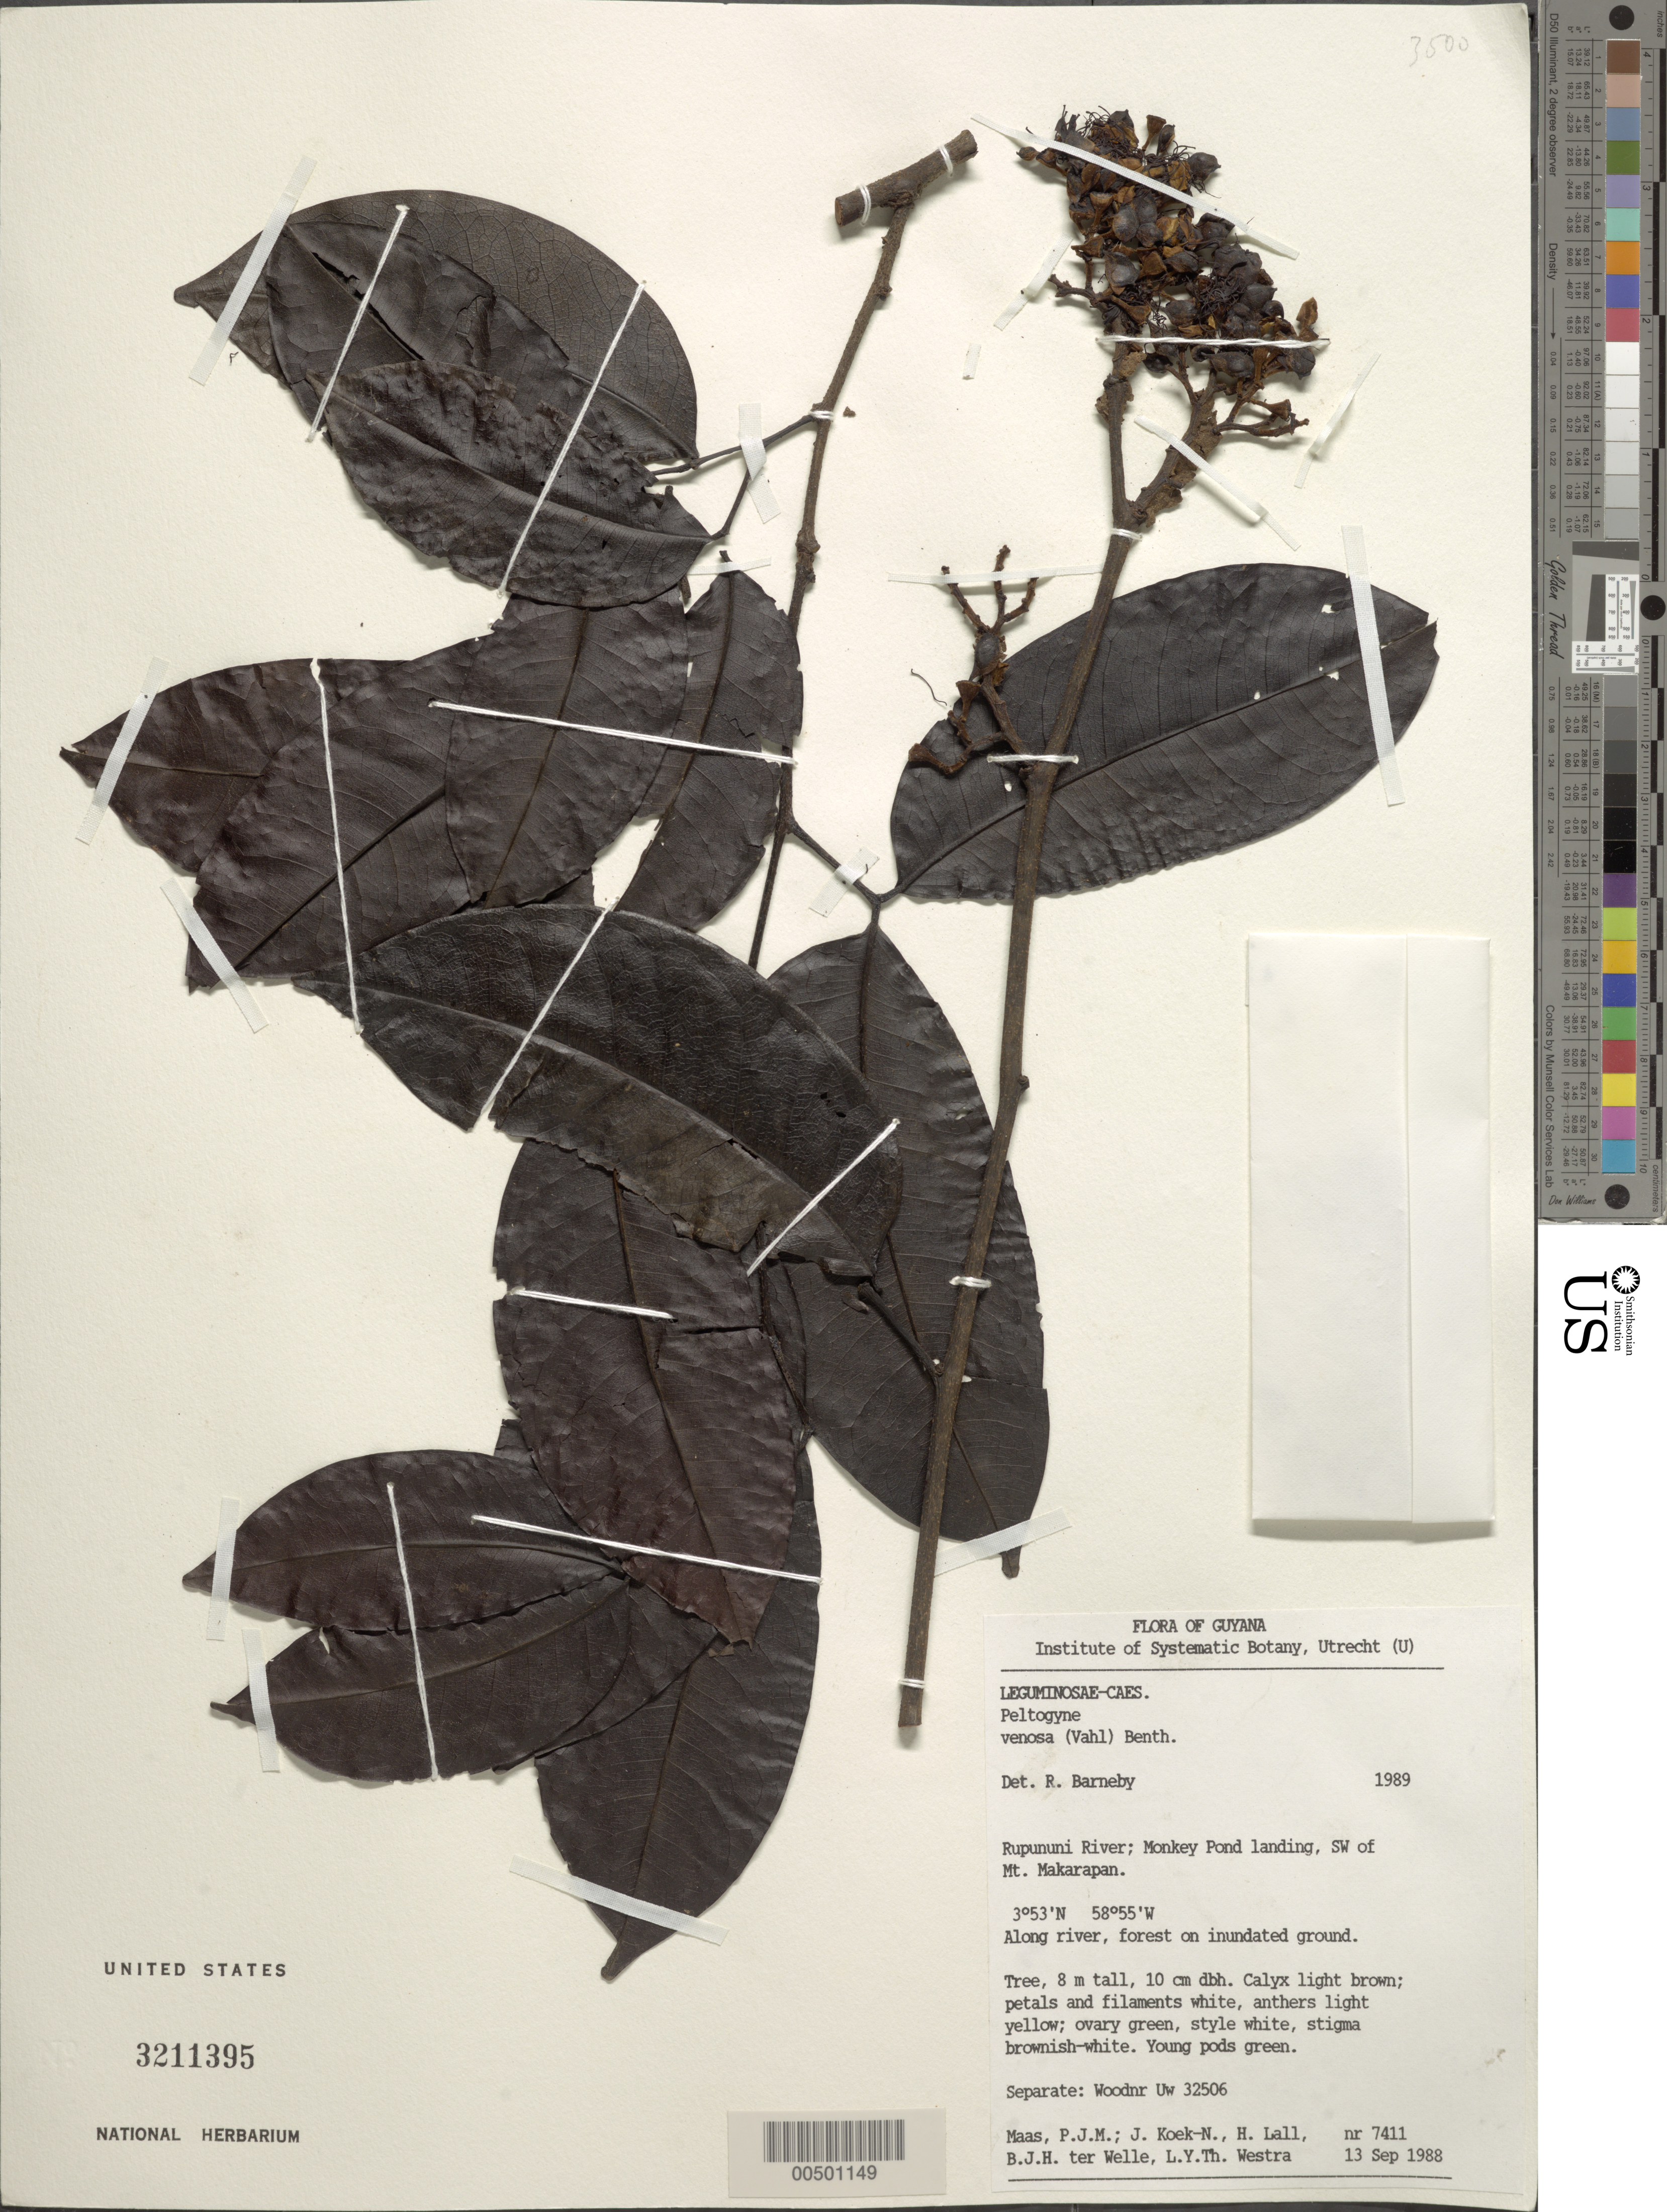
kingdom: Plantae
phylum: Tracheophyta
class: Magnoliopsida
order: Fabales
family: Fabaceae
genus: Peltogyne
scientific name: Peltogyne venosa subsp. venosa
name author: (Vahl) Benth.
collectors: P. Maas, J. Koek-Noorman, H. Lall, B. Welle & L. Y. T. Westra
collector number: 7411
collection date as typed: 13 Sep 1988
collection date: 1988-09-13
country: Guyana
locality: Rupununi river, monkey pond landing, sw of mt. makarapan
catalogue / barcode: US 3211395